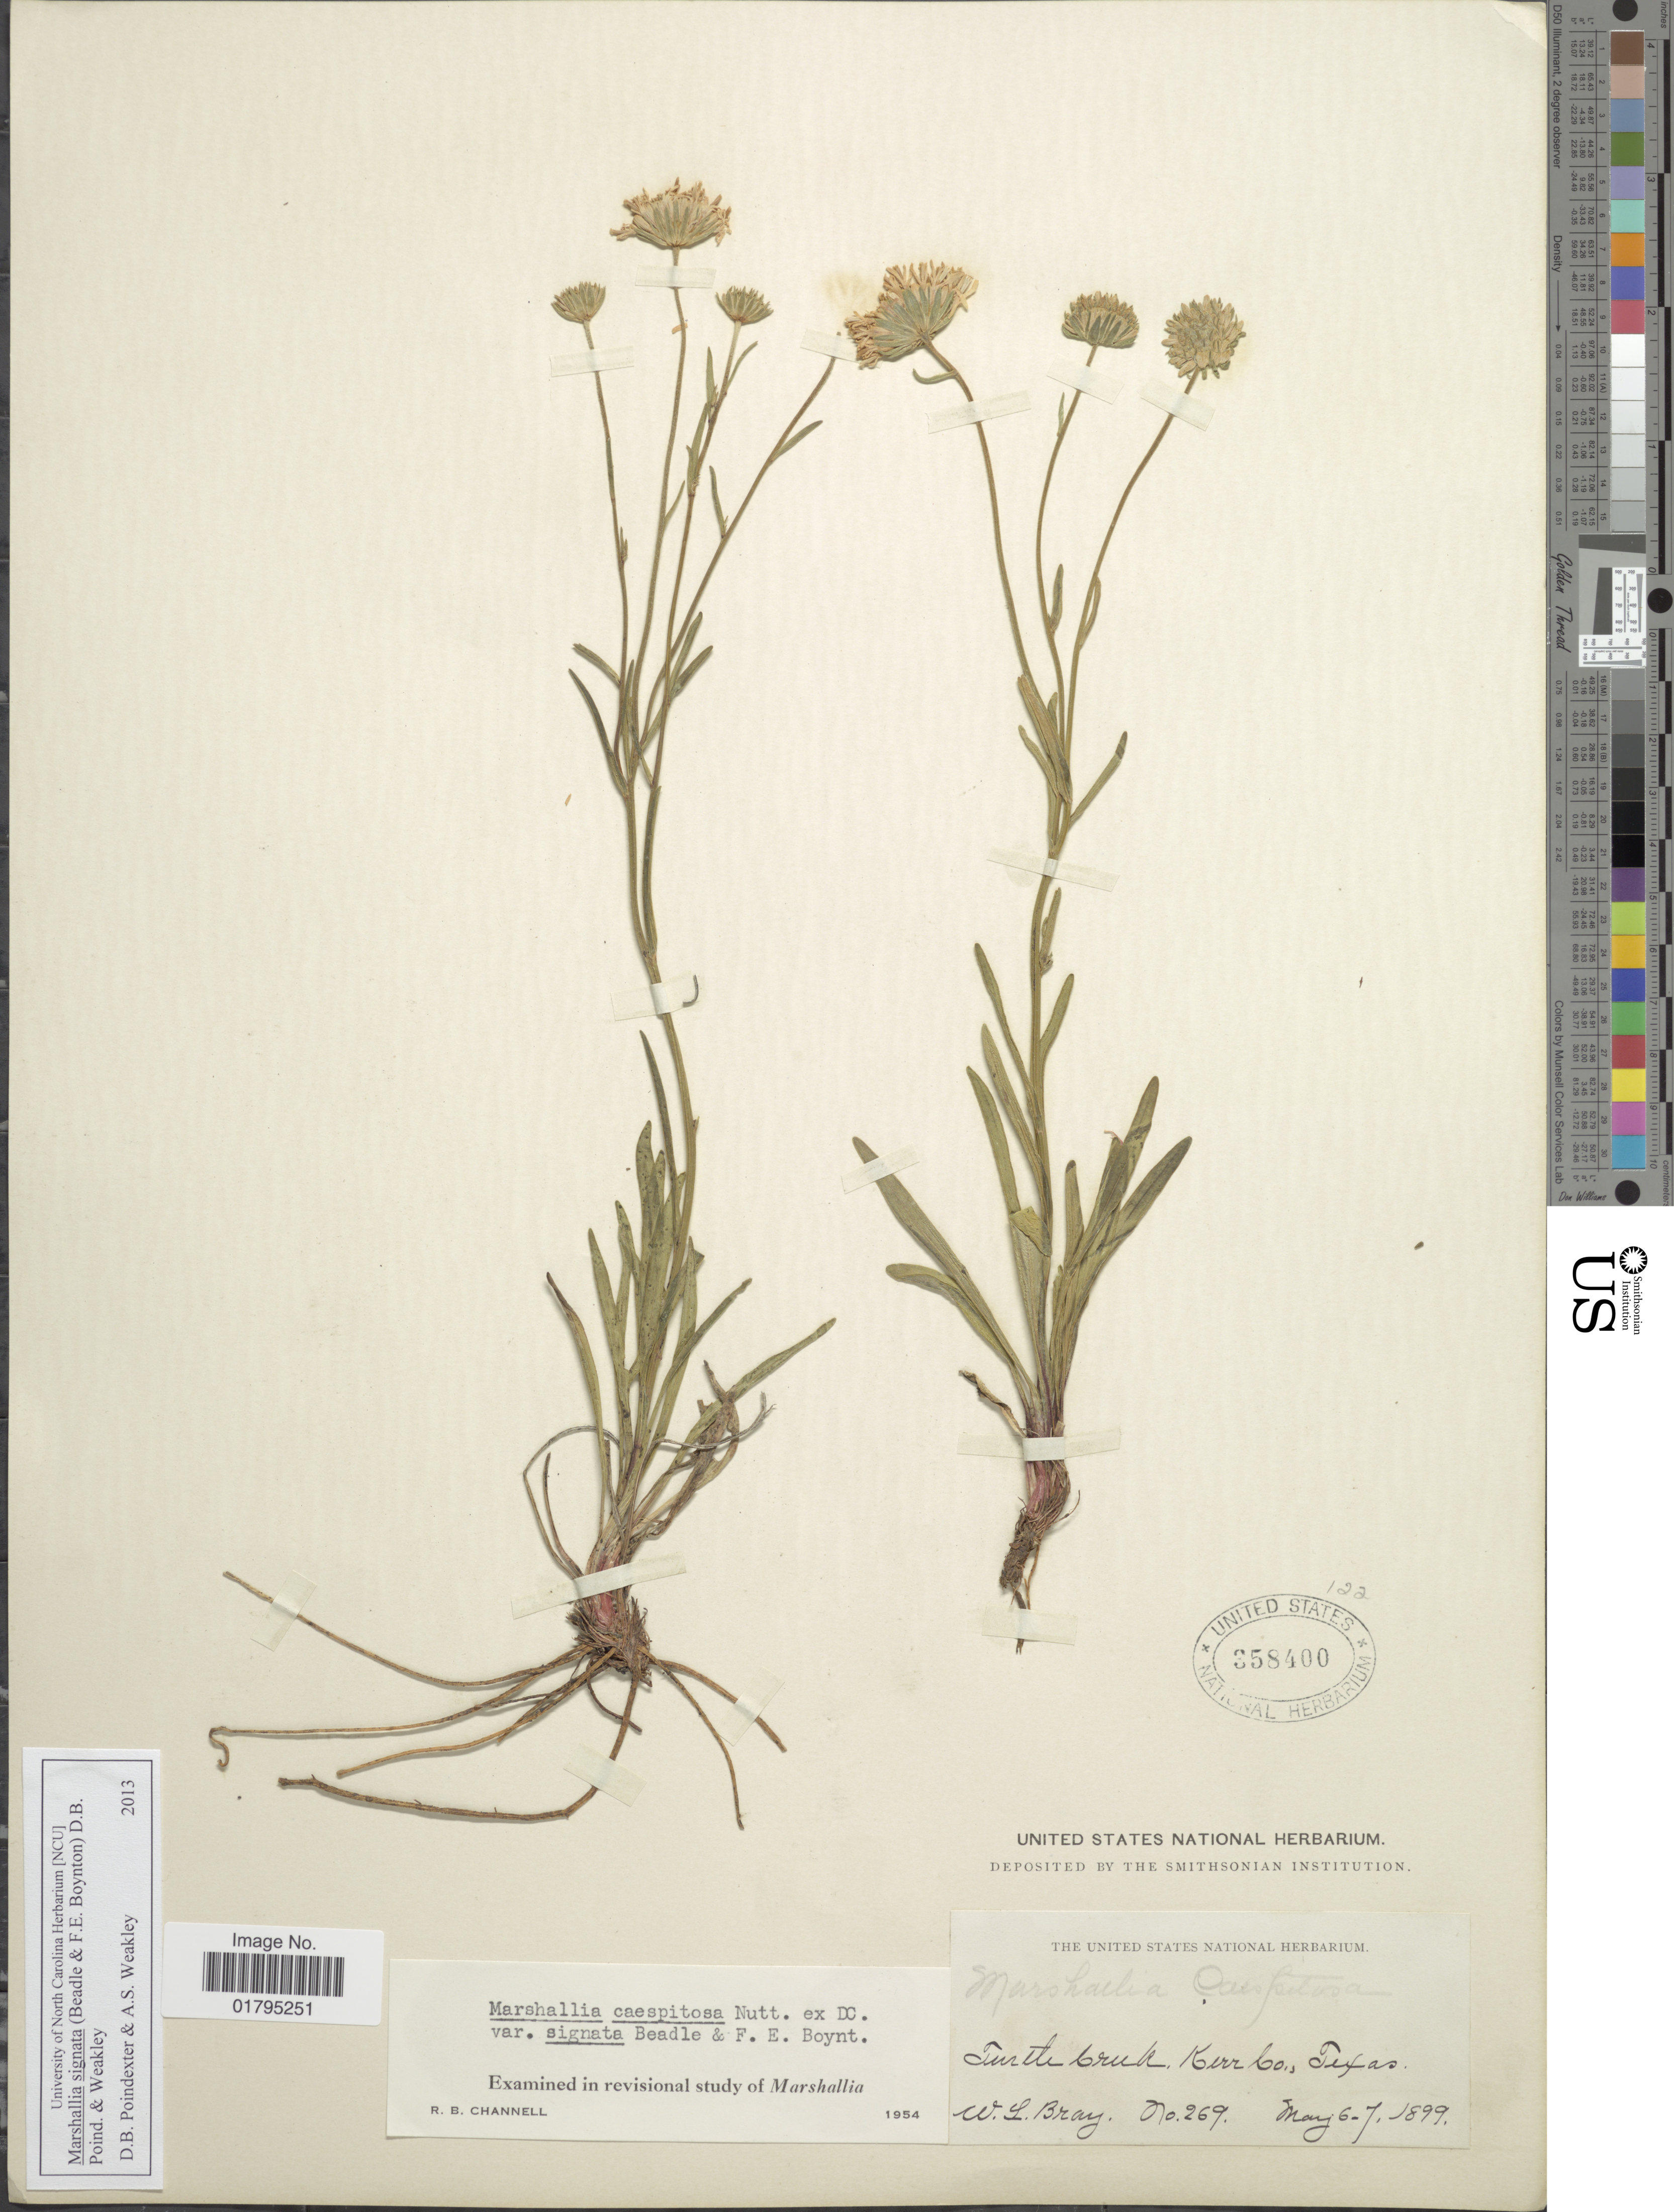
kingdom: Plantae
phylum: Tracheophyta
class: Magnoliopsida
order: Asterales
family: Asteraceae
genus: Marshallia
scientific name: Marshallia caespitosa var. signata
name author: Beadle & F.E. Boynton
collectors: W. L. Bray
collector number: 269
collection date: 1899-05-06/1899-05-07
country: United States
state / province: Texas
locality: Turtle Creek, Kerr Co., Texas.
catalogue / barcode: US 358400